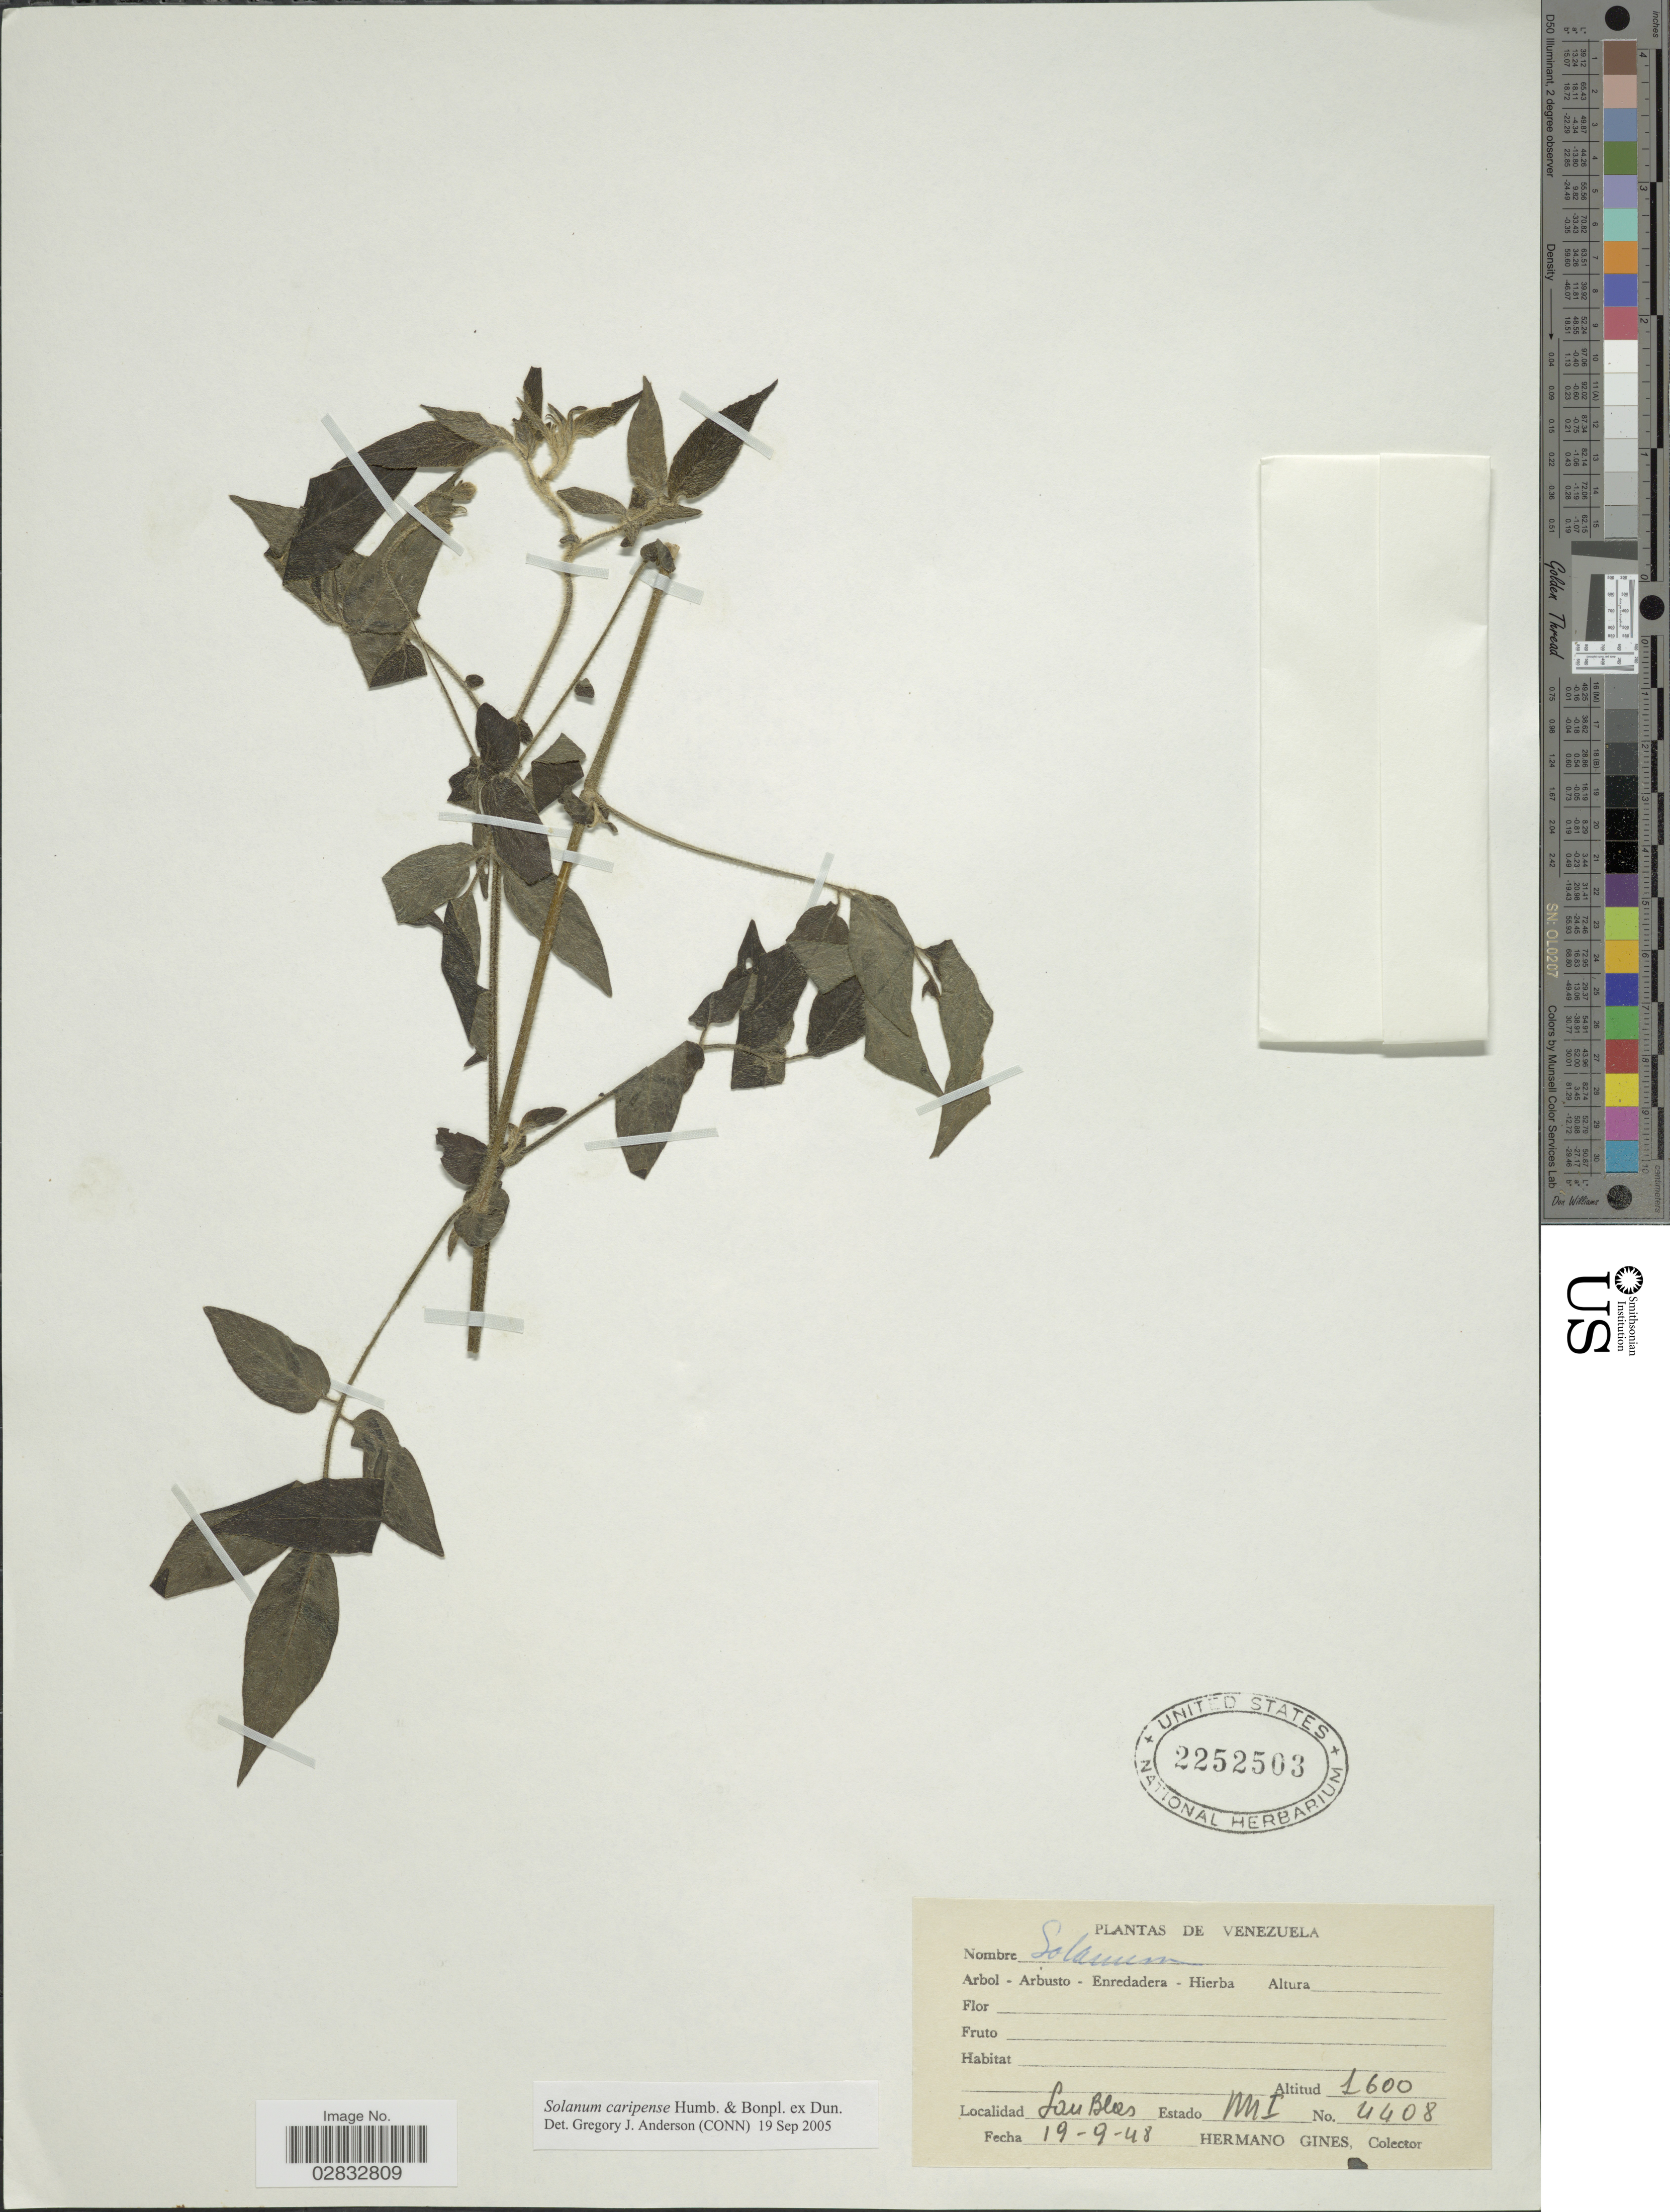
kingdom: Plantae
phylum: Tracheophyta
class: Magnoliopsida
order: Solanales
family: Solanaceae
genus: Solanum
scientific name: Solanum caripense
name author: Humb. & Bonpl. ex Dunal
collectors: Bro. Gines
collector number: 4408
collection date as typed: Transcribed d/m/y: 19/9/48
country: Venezuela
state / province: Miranda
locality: San Blas, Estado Mi. [State of Miranda]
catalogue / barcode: US 2252503